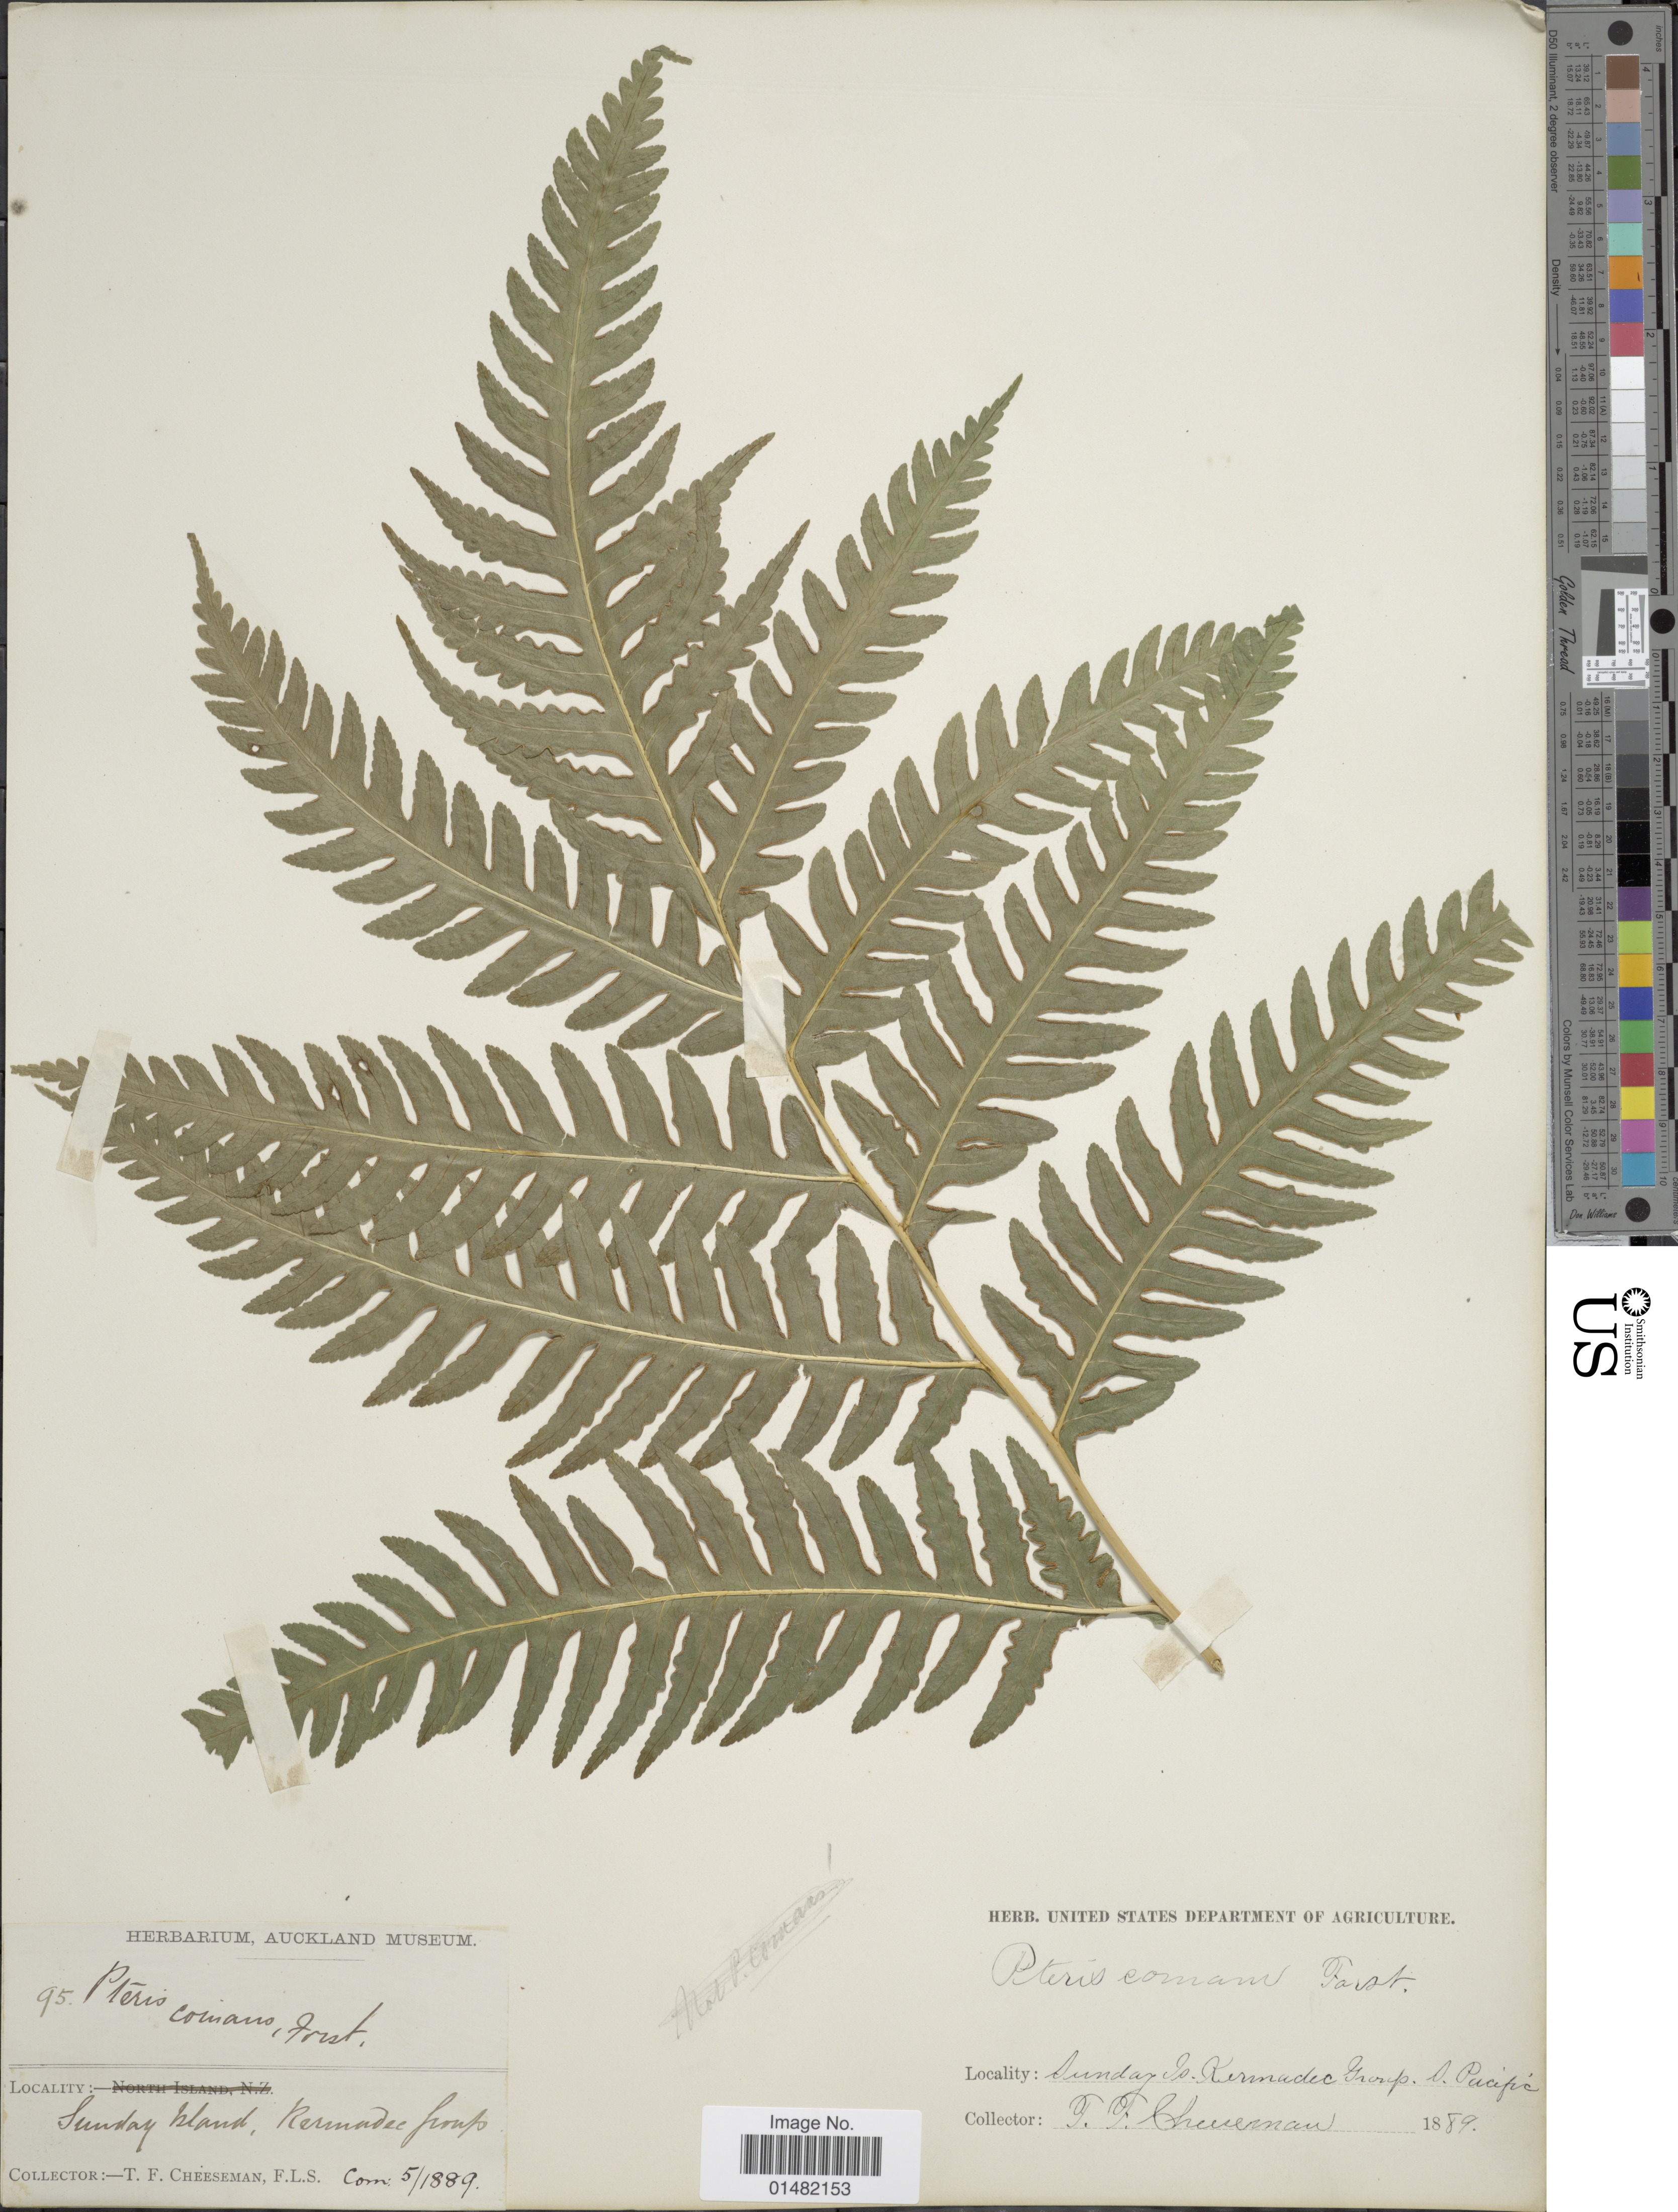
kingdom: Plantae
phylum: Tracheophyta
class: Polypodiopsida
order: Polypodiales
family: Pteridaceae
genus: Pteris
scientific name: Pteris comans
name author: G. Forst.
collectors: T. F. Cheeseman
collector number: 95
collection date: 1889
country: New Zealand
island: Raoul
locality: Sunday (=Raoul) Island, Kermadec Group.